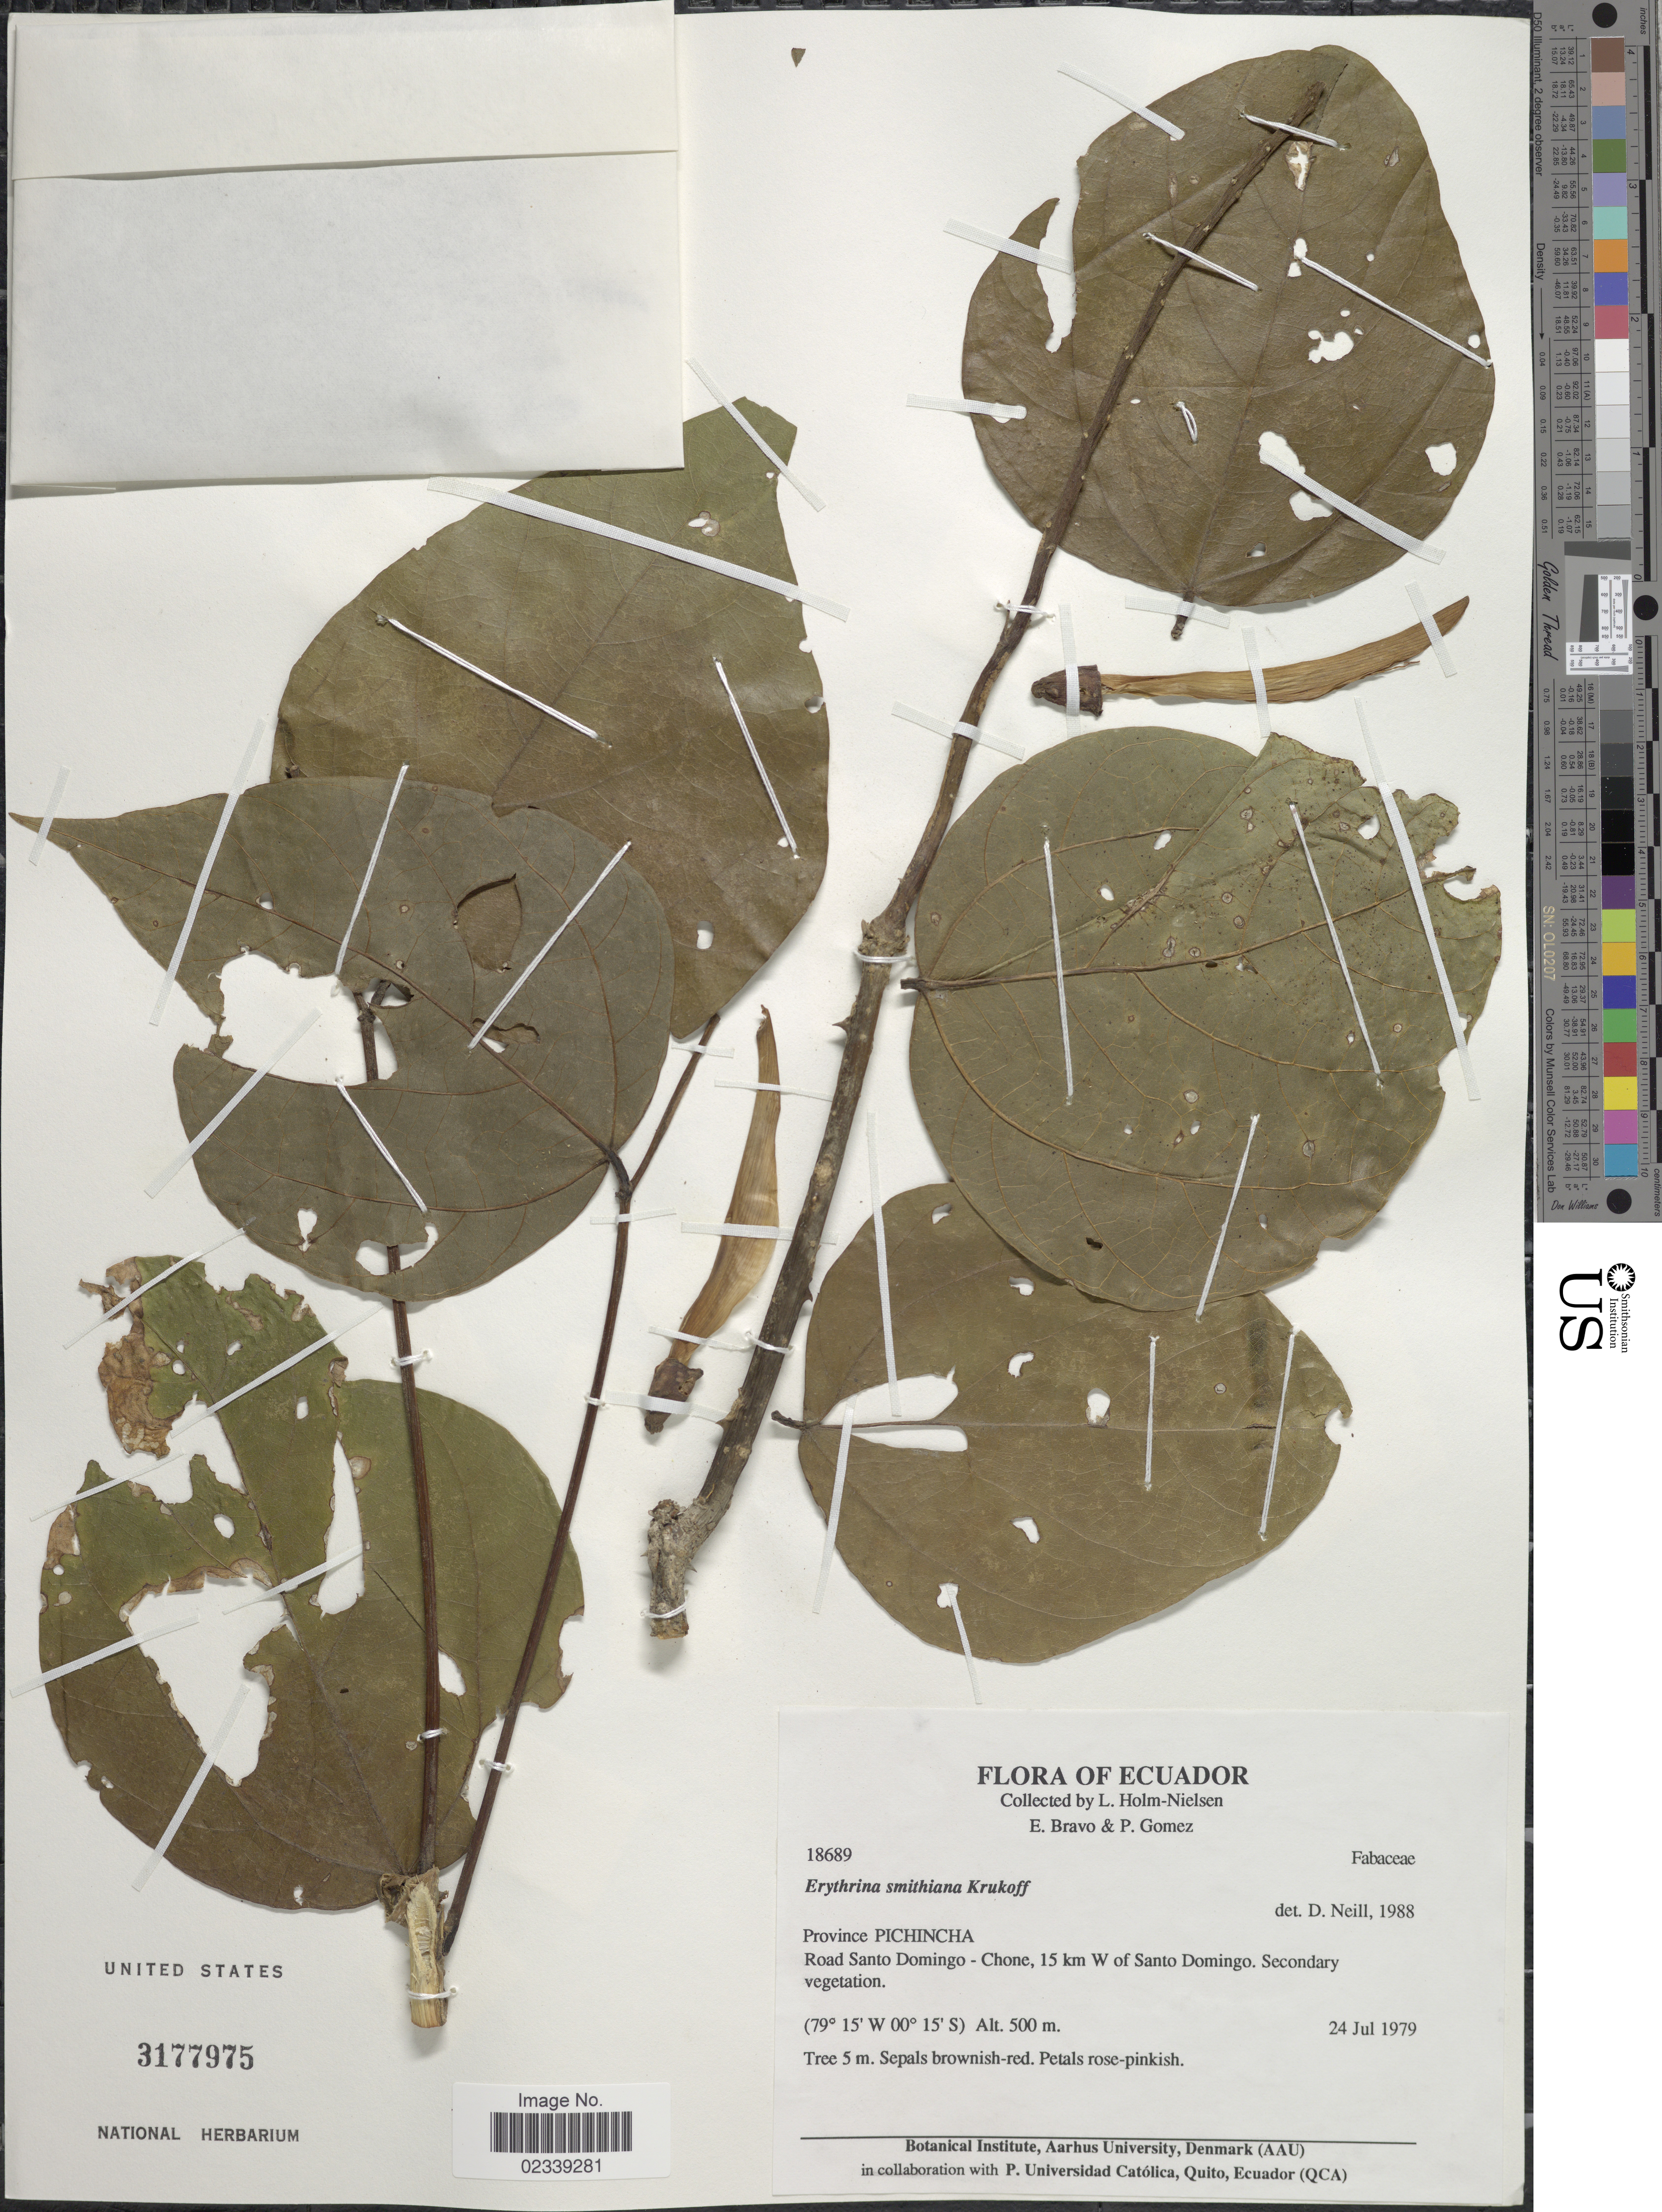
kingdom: Plantae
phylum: Tracheophyta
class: Magnoliopsida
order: Fabales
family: Fabaceae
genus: Erythrina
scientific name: Erythrina smithiana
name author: Krukoff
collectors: L. Holm-Nielsen, E. Bravo & P. Gomez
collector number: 18689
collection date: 1979-07-24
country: Ecuador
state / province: Pichincha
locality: Road Santo Domingo-Chone, 15 km W of Santo Domingo, secondary vegetation.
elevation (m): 500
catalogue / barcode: US 3177975